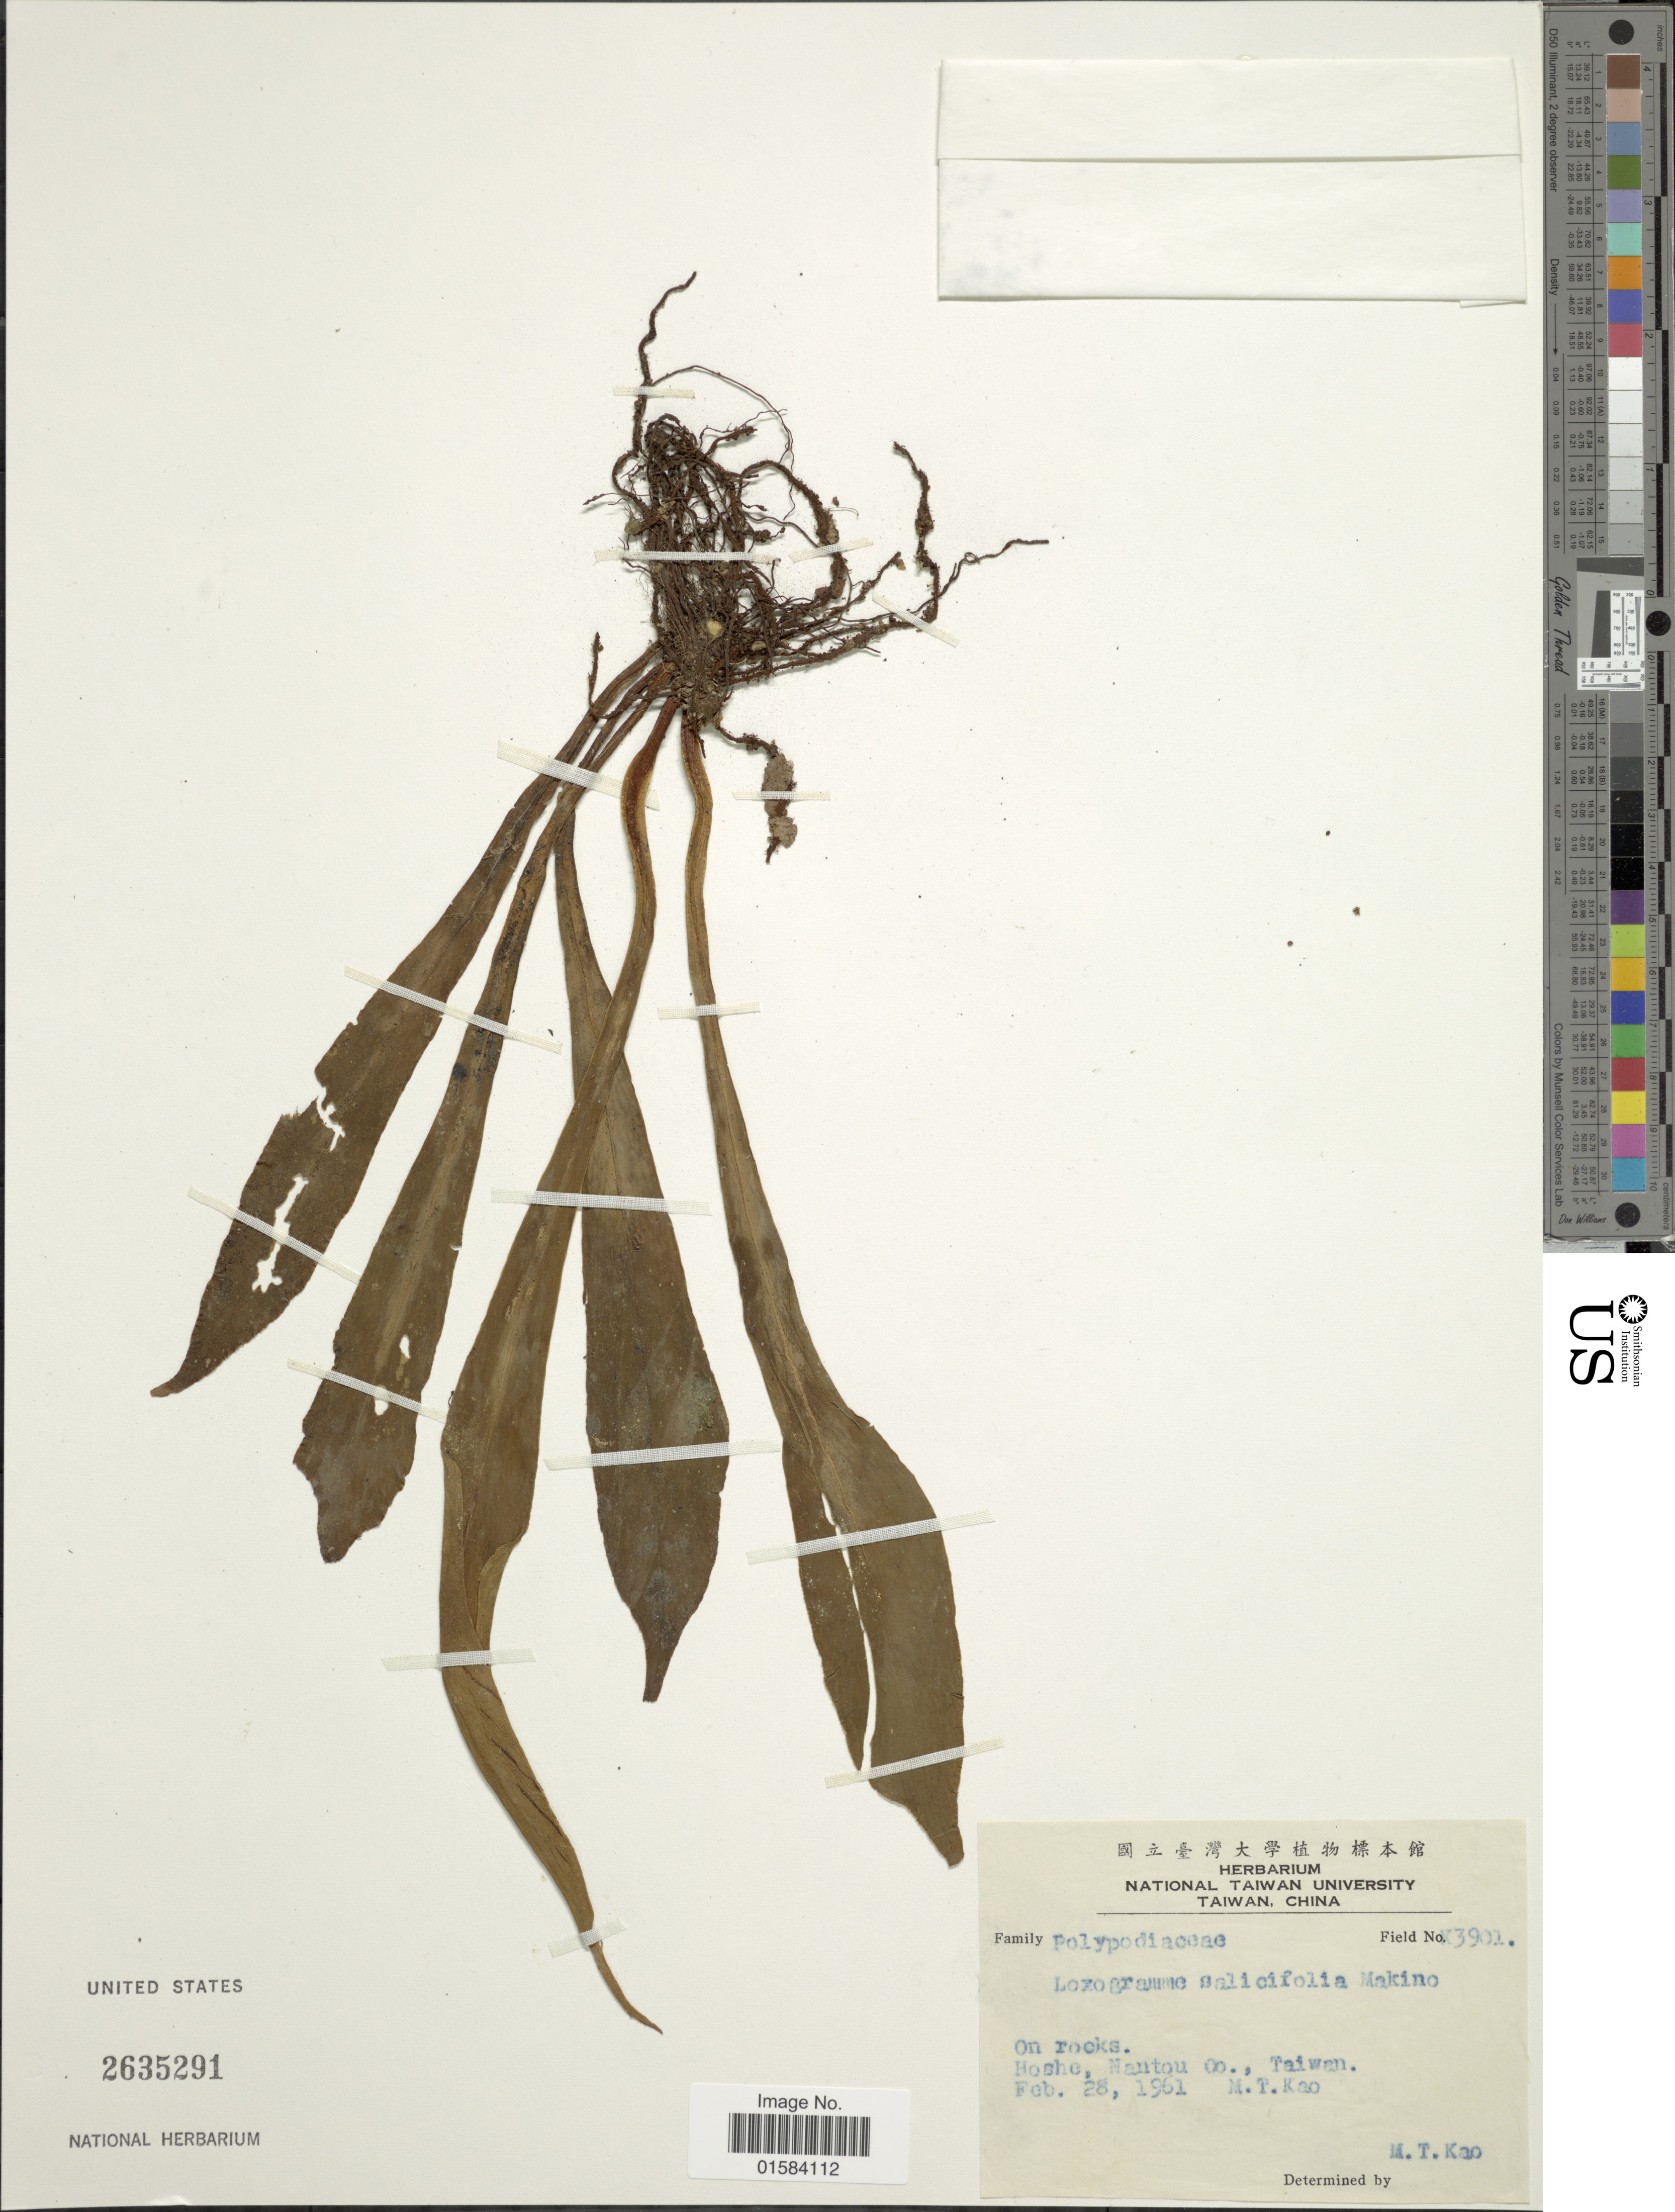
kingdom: Plantae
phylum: Tracheophyta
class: Polypodiopsida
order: Polypodiales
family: Polypodiaceae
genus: Loxogramme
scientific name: Loxogramme salicifolia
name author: (Makino) Makino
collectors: M. T. Kao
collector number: K3901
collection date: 1961-02-28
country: Taiwan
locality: Honshu, Nantou Co [interpreted]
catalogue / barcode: US 2635291